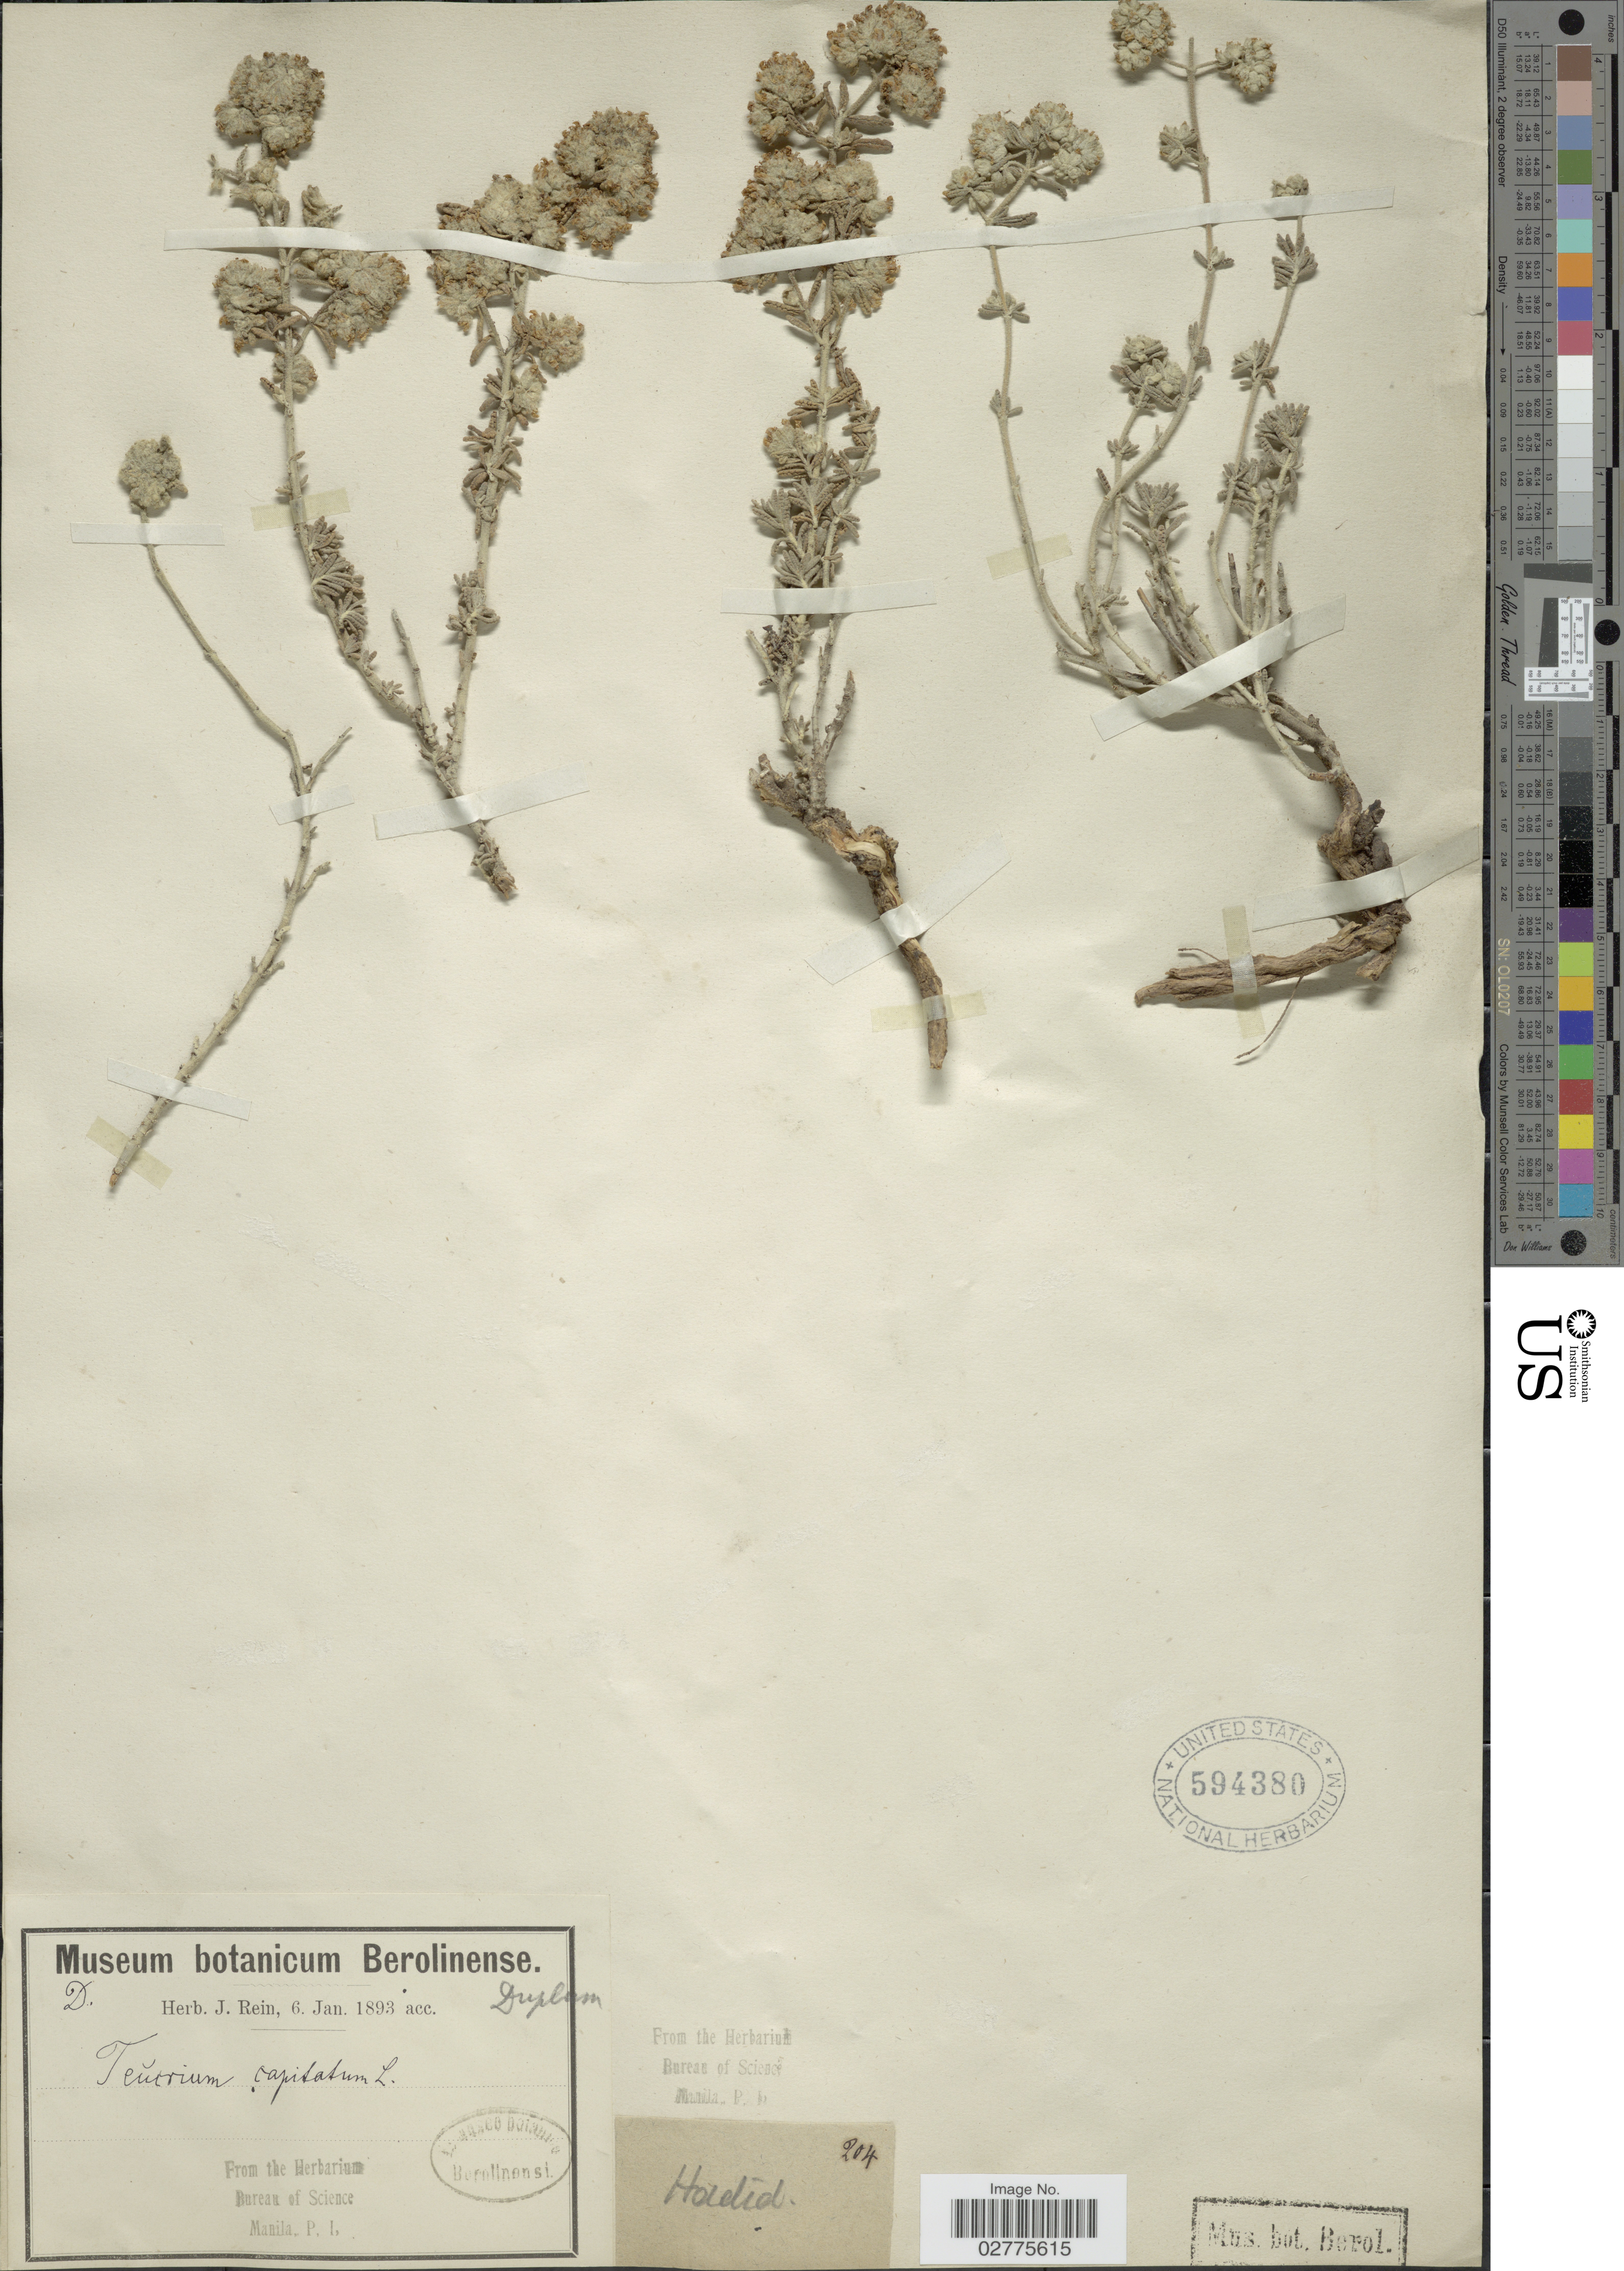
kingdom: Plantae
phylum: Tracheophyta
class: Magnoliopsida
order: Lamiales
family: Lamiaceae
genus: Teucrium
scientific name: Teucrium capitatum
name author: L.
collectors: ex herb. J. Rein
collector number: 204?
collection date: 1893-01-06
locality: Hadid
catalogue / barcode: US 594380